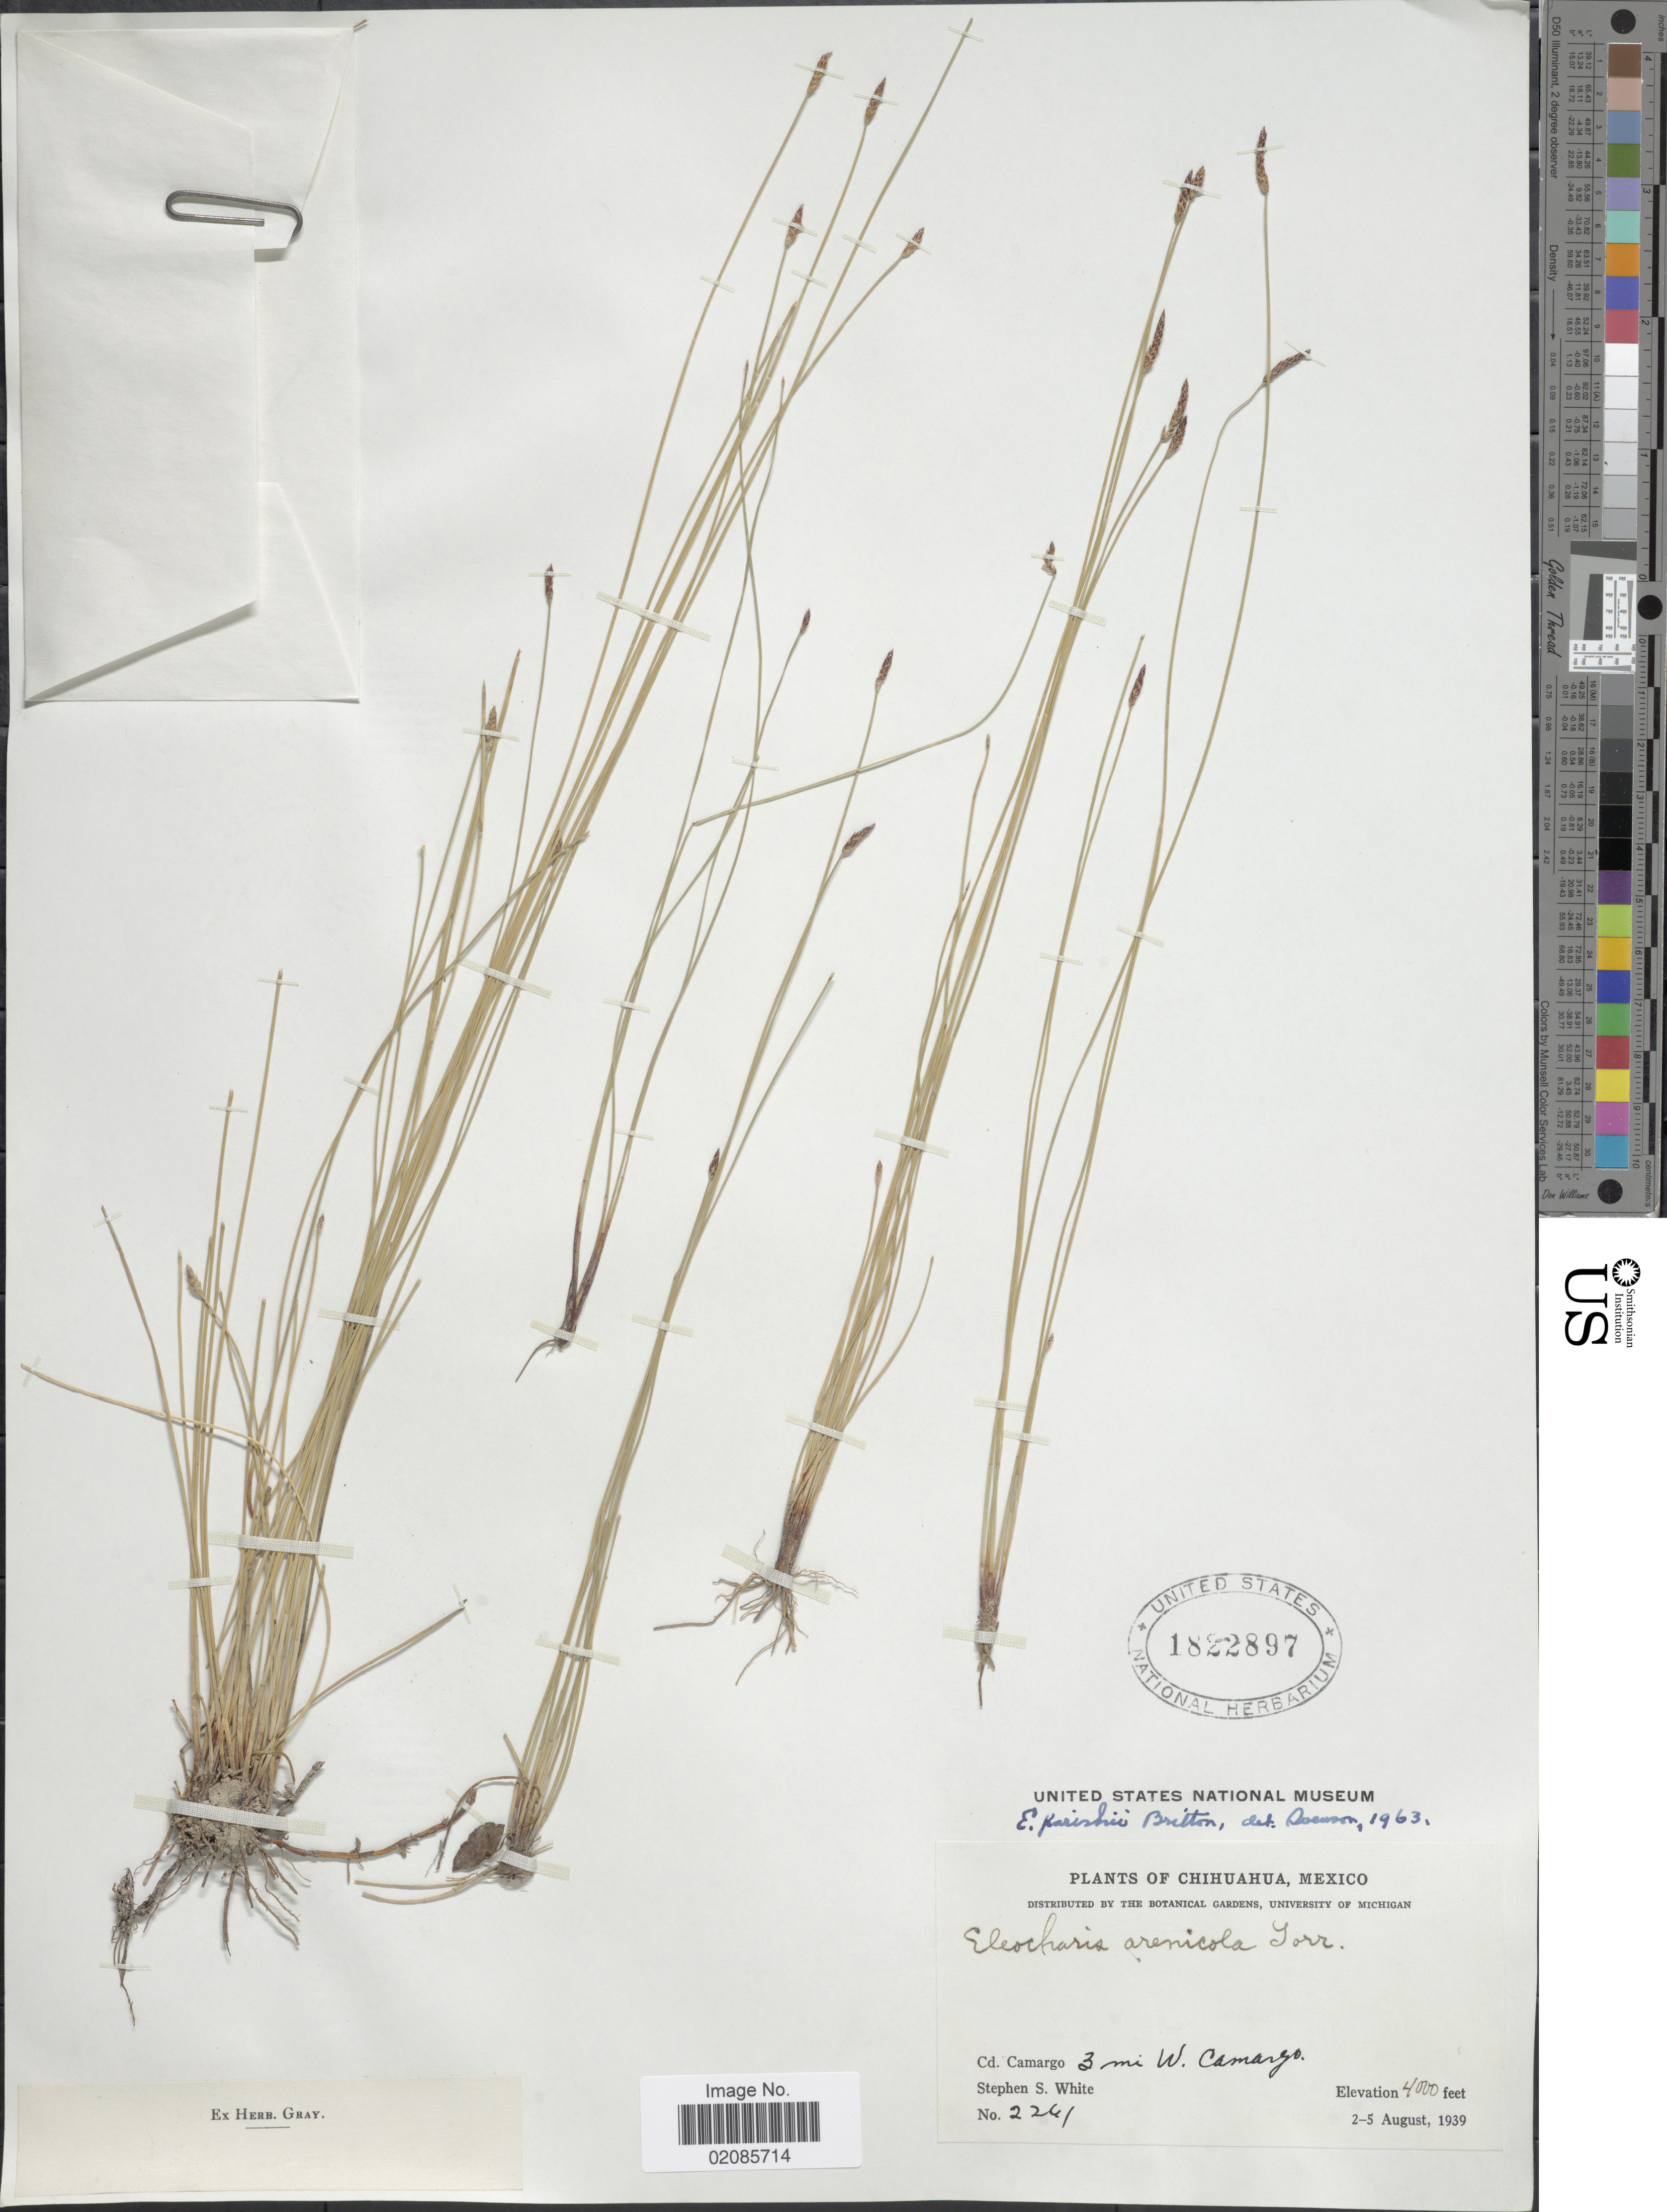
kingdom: Plantae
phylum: Tracheophyta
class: Liliopsida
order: Poales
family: Cyperaceae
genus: Eleocharis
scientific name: Eleocharis montevidensis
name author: Kunth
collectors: S. S. White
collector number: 2241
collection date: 1939-08-02/1939-08-05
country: Mexico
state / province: Chihuahua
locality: Cd. Camargo 3 mi. W. Camargo.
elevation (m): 1219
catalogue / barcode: US 1822897